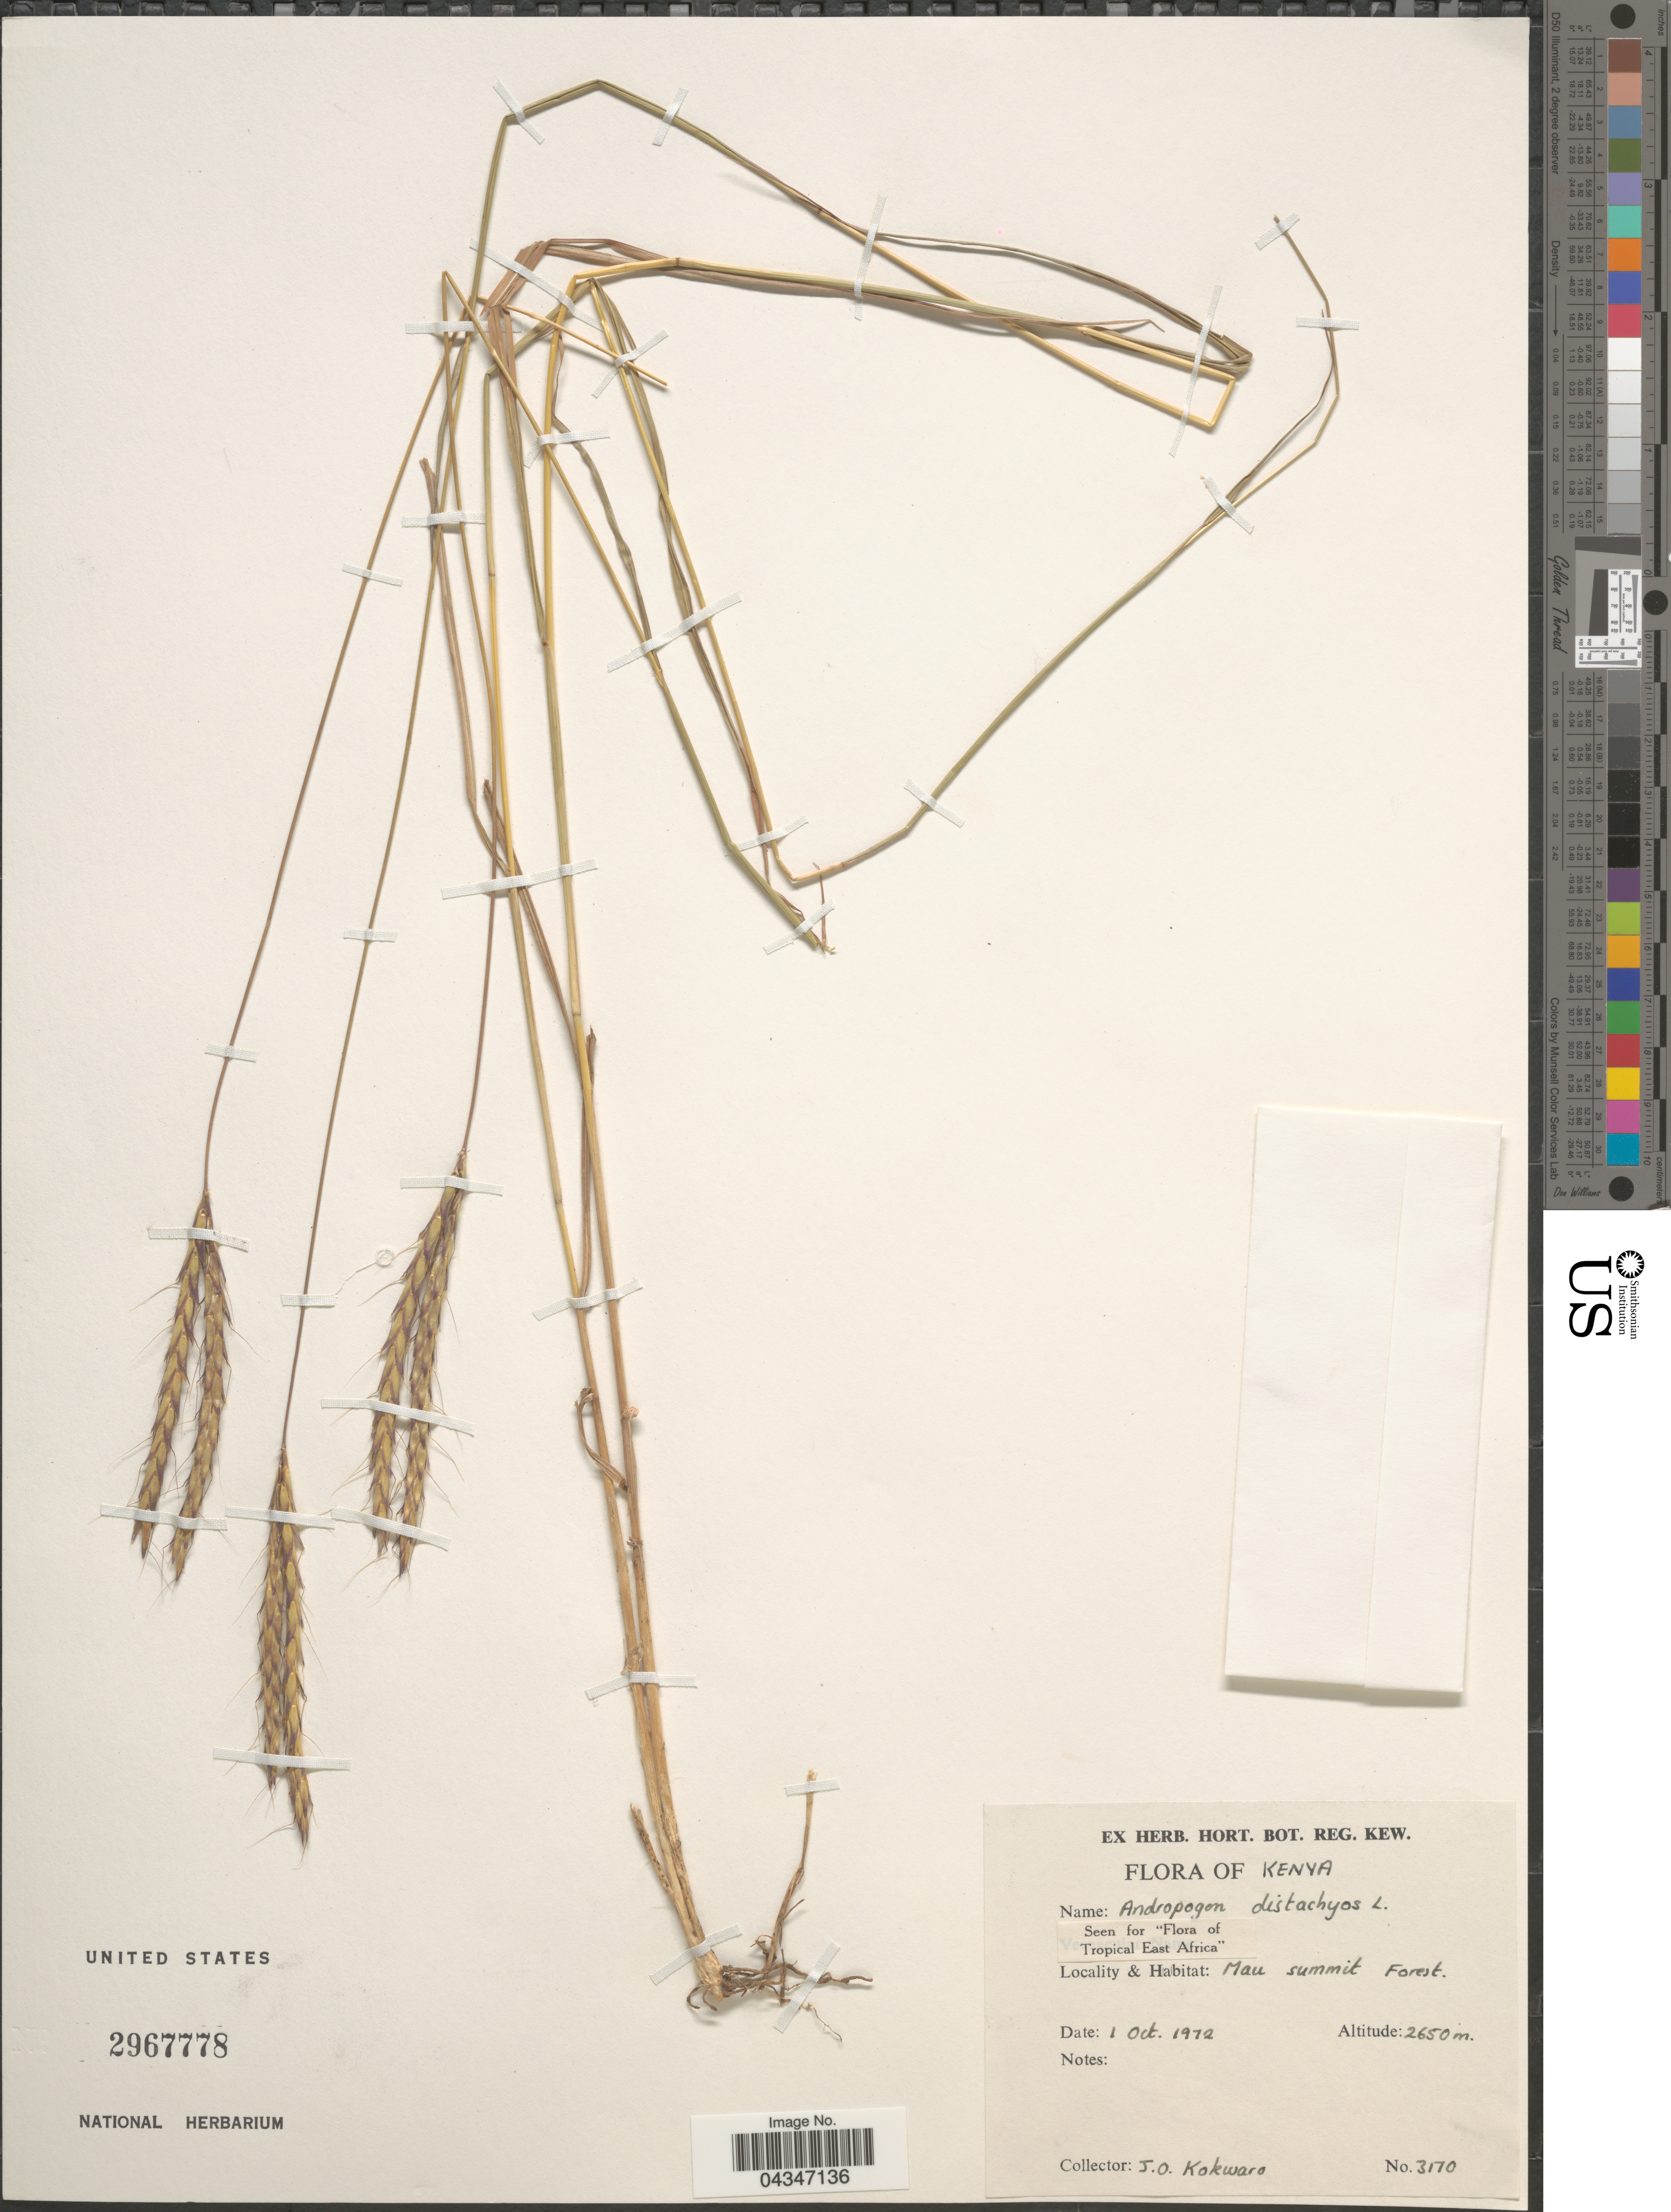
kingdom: Plantae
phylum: Tracheophyta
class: Liliopsida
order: Poales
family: Poaceae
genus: Andropogon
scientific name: Andropogon distachyos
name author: L.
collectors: J. Kokwaro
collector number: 3170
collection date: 1972-10-01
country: Kenya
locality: Mau summit Forest.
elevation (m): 2650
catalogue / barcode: US 2967778